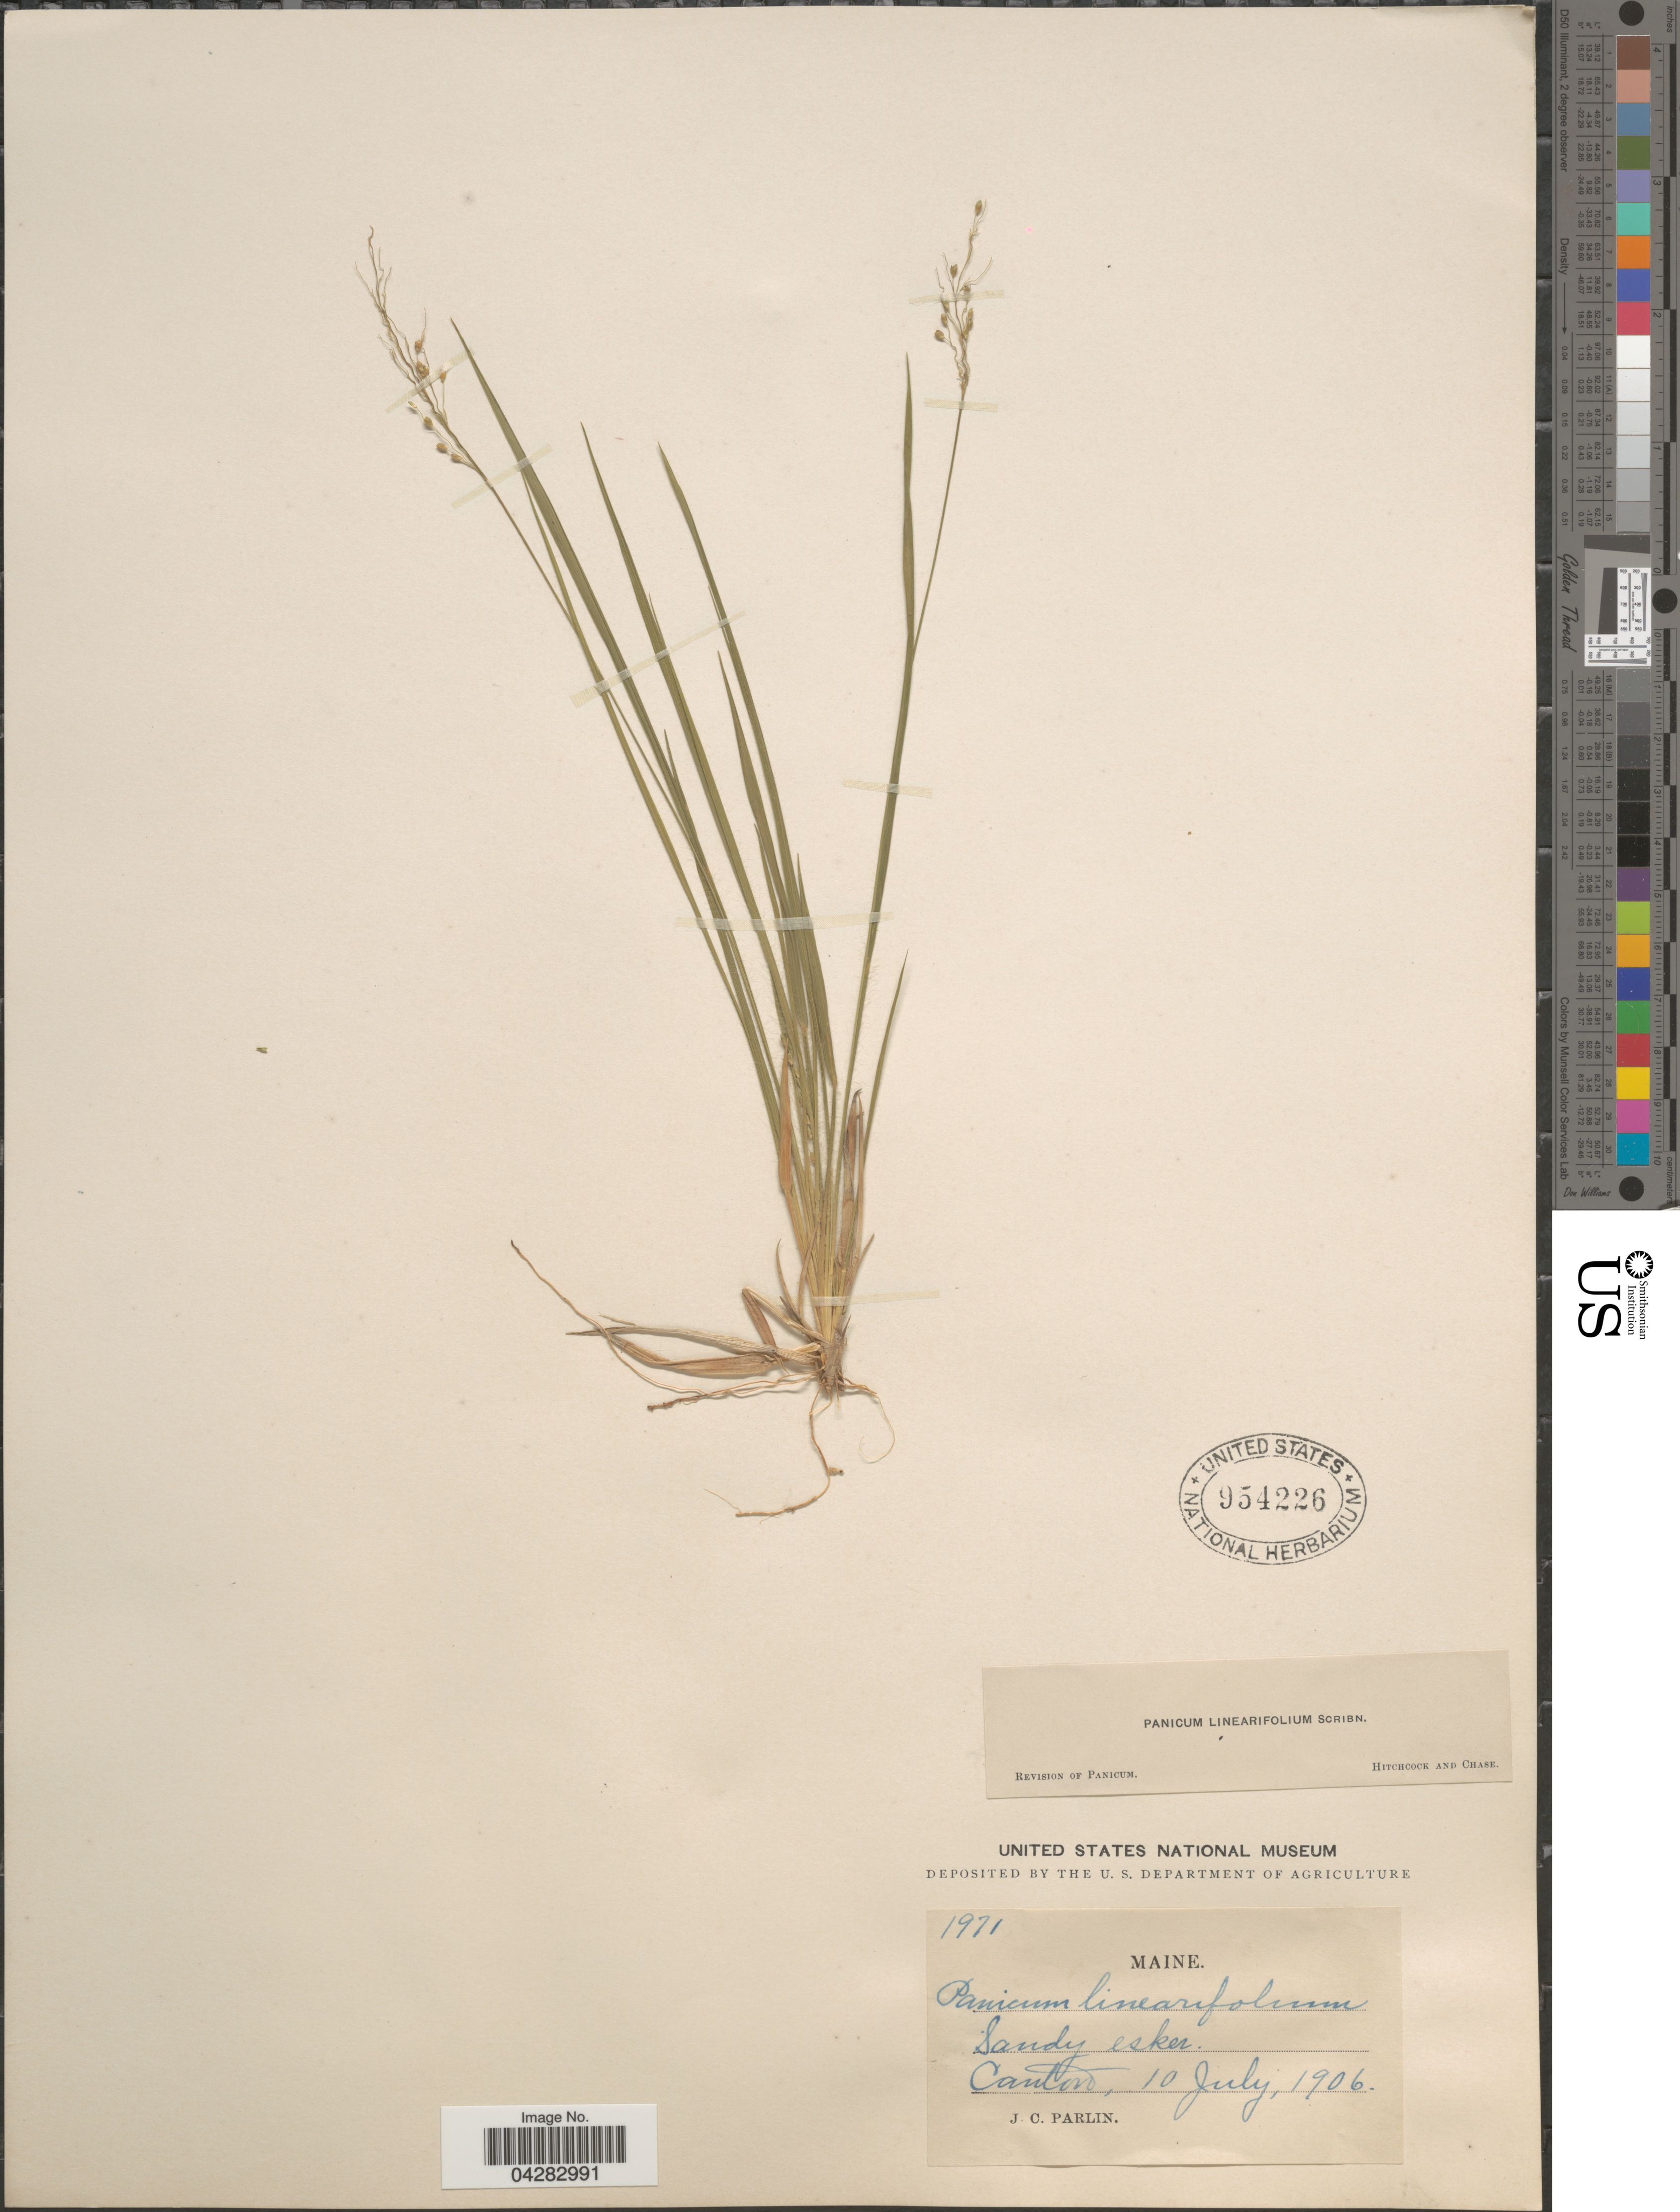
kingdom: Plantae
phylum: Tracheophyta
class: Liliopsida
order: Poales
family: Poaceae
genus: Dichanthelium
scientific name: Dichanthelium linearifolium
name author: (Scribn.) Gould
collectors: J. Parlin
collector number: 1971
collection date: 1906-07-10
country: United States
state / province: Maine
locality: Sandy esker. Canton.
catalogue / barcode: US 954226